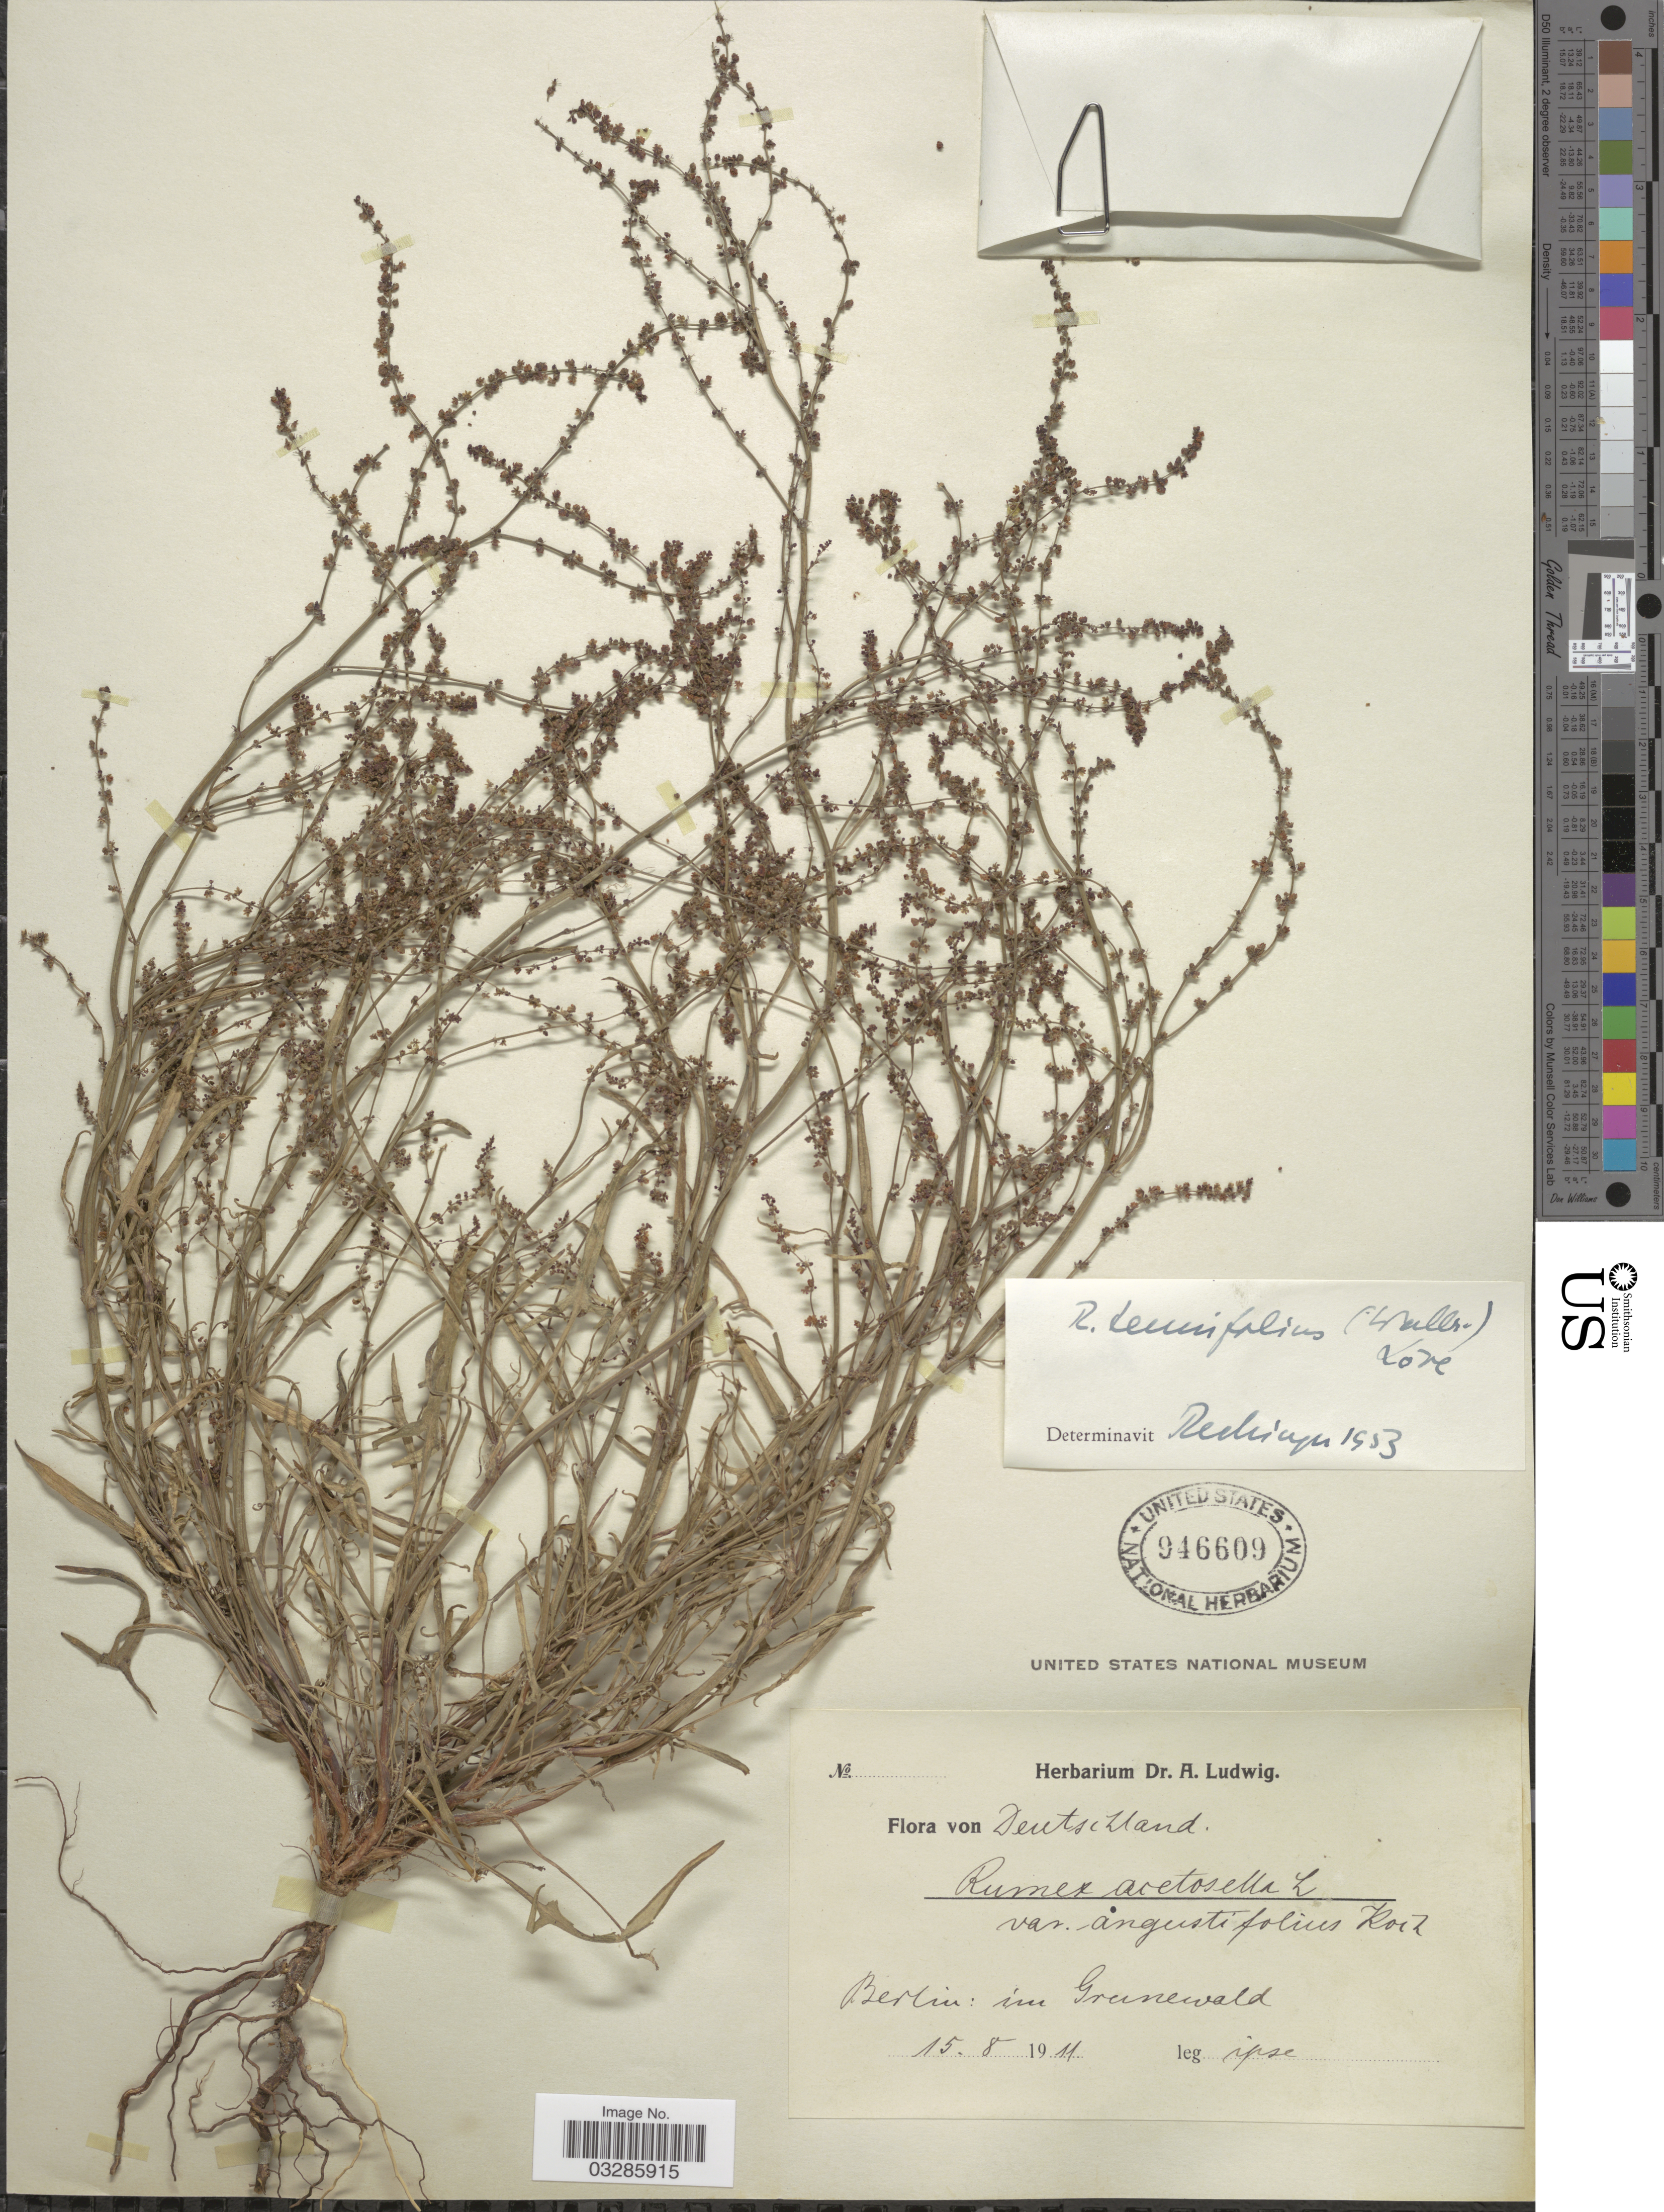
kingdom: Plantae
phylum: Tracheophyta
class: Magnoliopsida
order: Caryophyllales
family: Polygonaceae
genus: Rumex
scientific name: Rumex tenuifolius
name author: (Wallr.) Á. Löve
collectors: A. Ludwig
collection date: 1911-08-15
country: Germany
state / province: Berlin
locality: Im Grunewald.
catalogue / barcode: US 946609